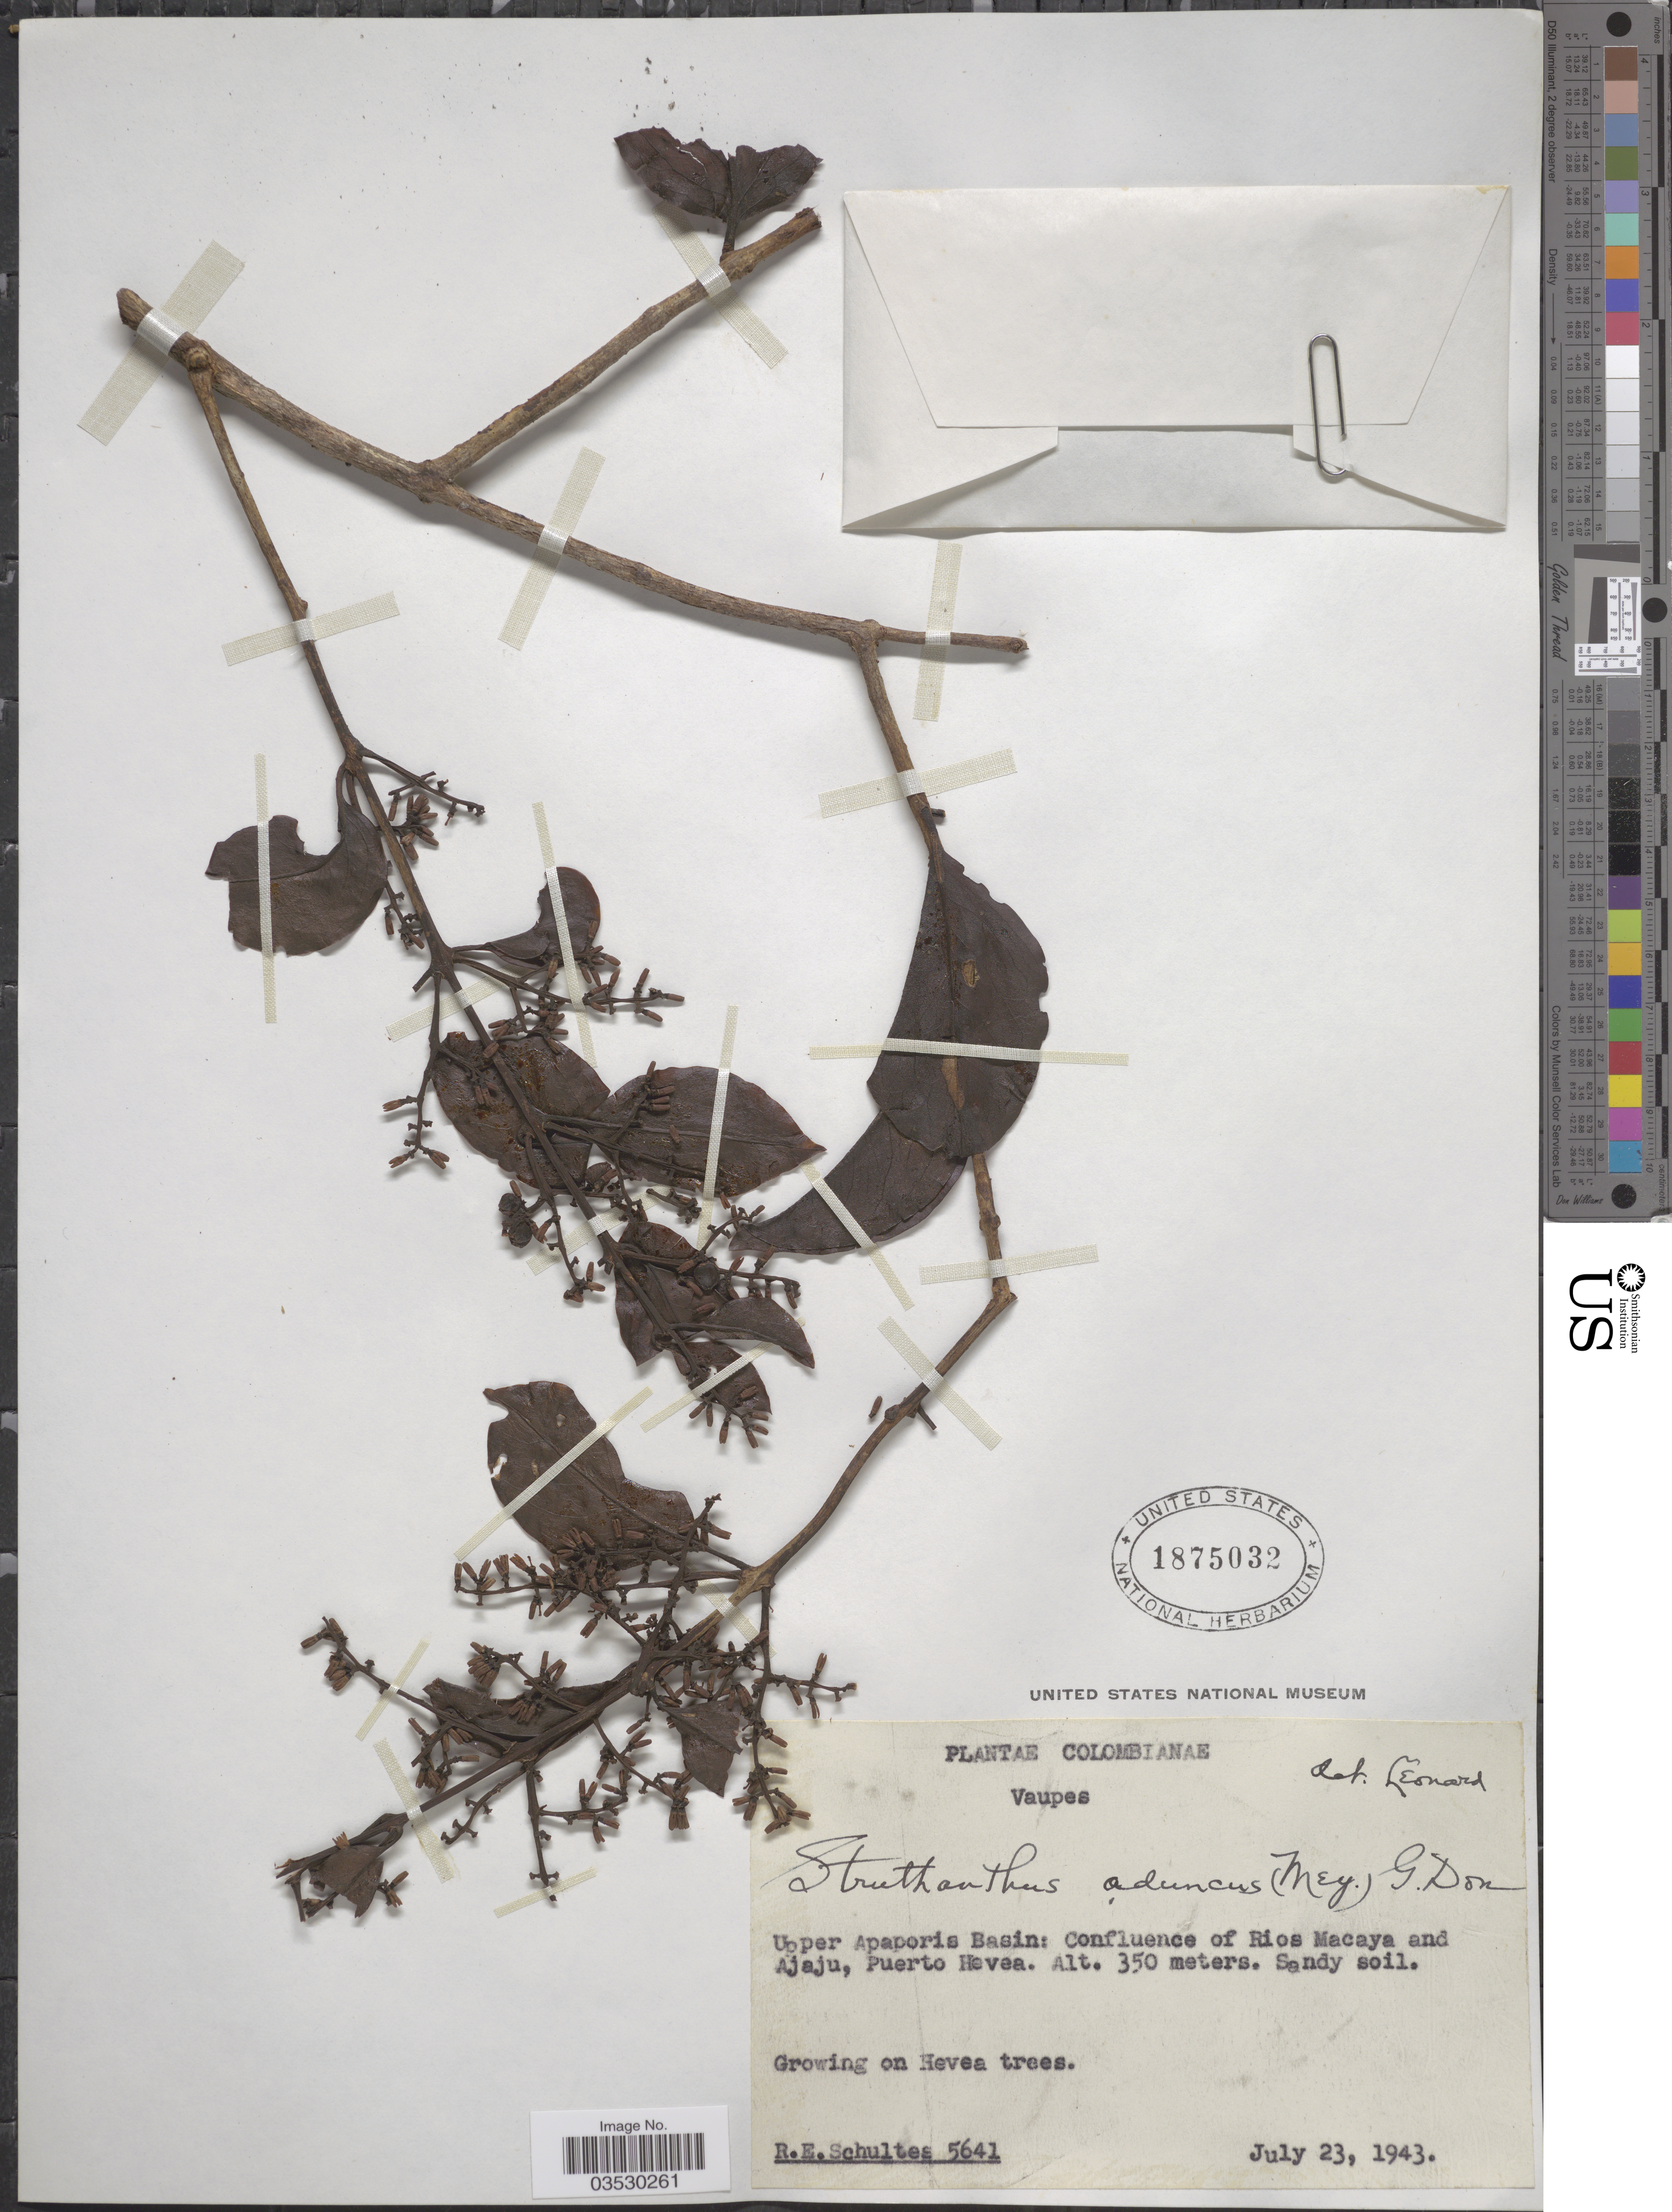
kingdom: Plantae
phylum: Tracheophyta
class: Magnoliopsida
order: Santalales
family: Loranthaceae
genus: Struthanthus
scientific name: Struthanthus aduncus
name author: (G. Mey.) G. Don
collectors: R. E. Schultes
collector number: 5641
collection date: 1943-07-23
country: Colombia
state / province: Vaupés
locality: Upper Apaporis Basin: Confluence of Rios Macaya and Ajaju, Puerto Hevea.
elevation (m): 350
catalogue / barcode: US 1875032